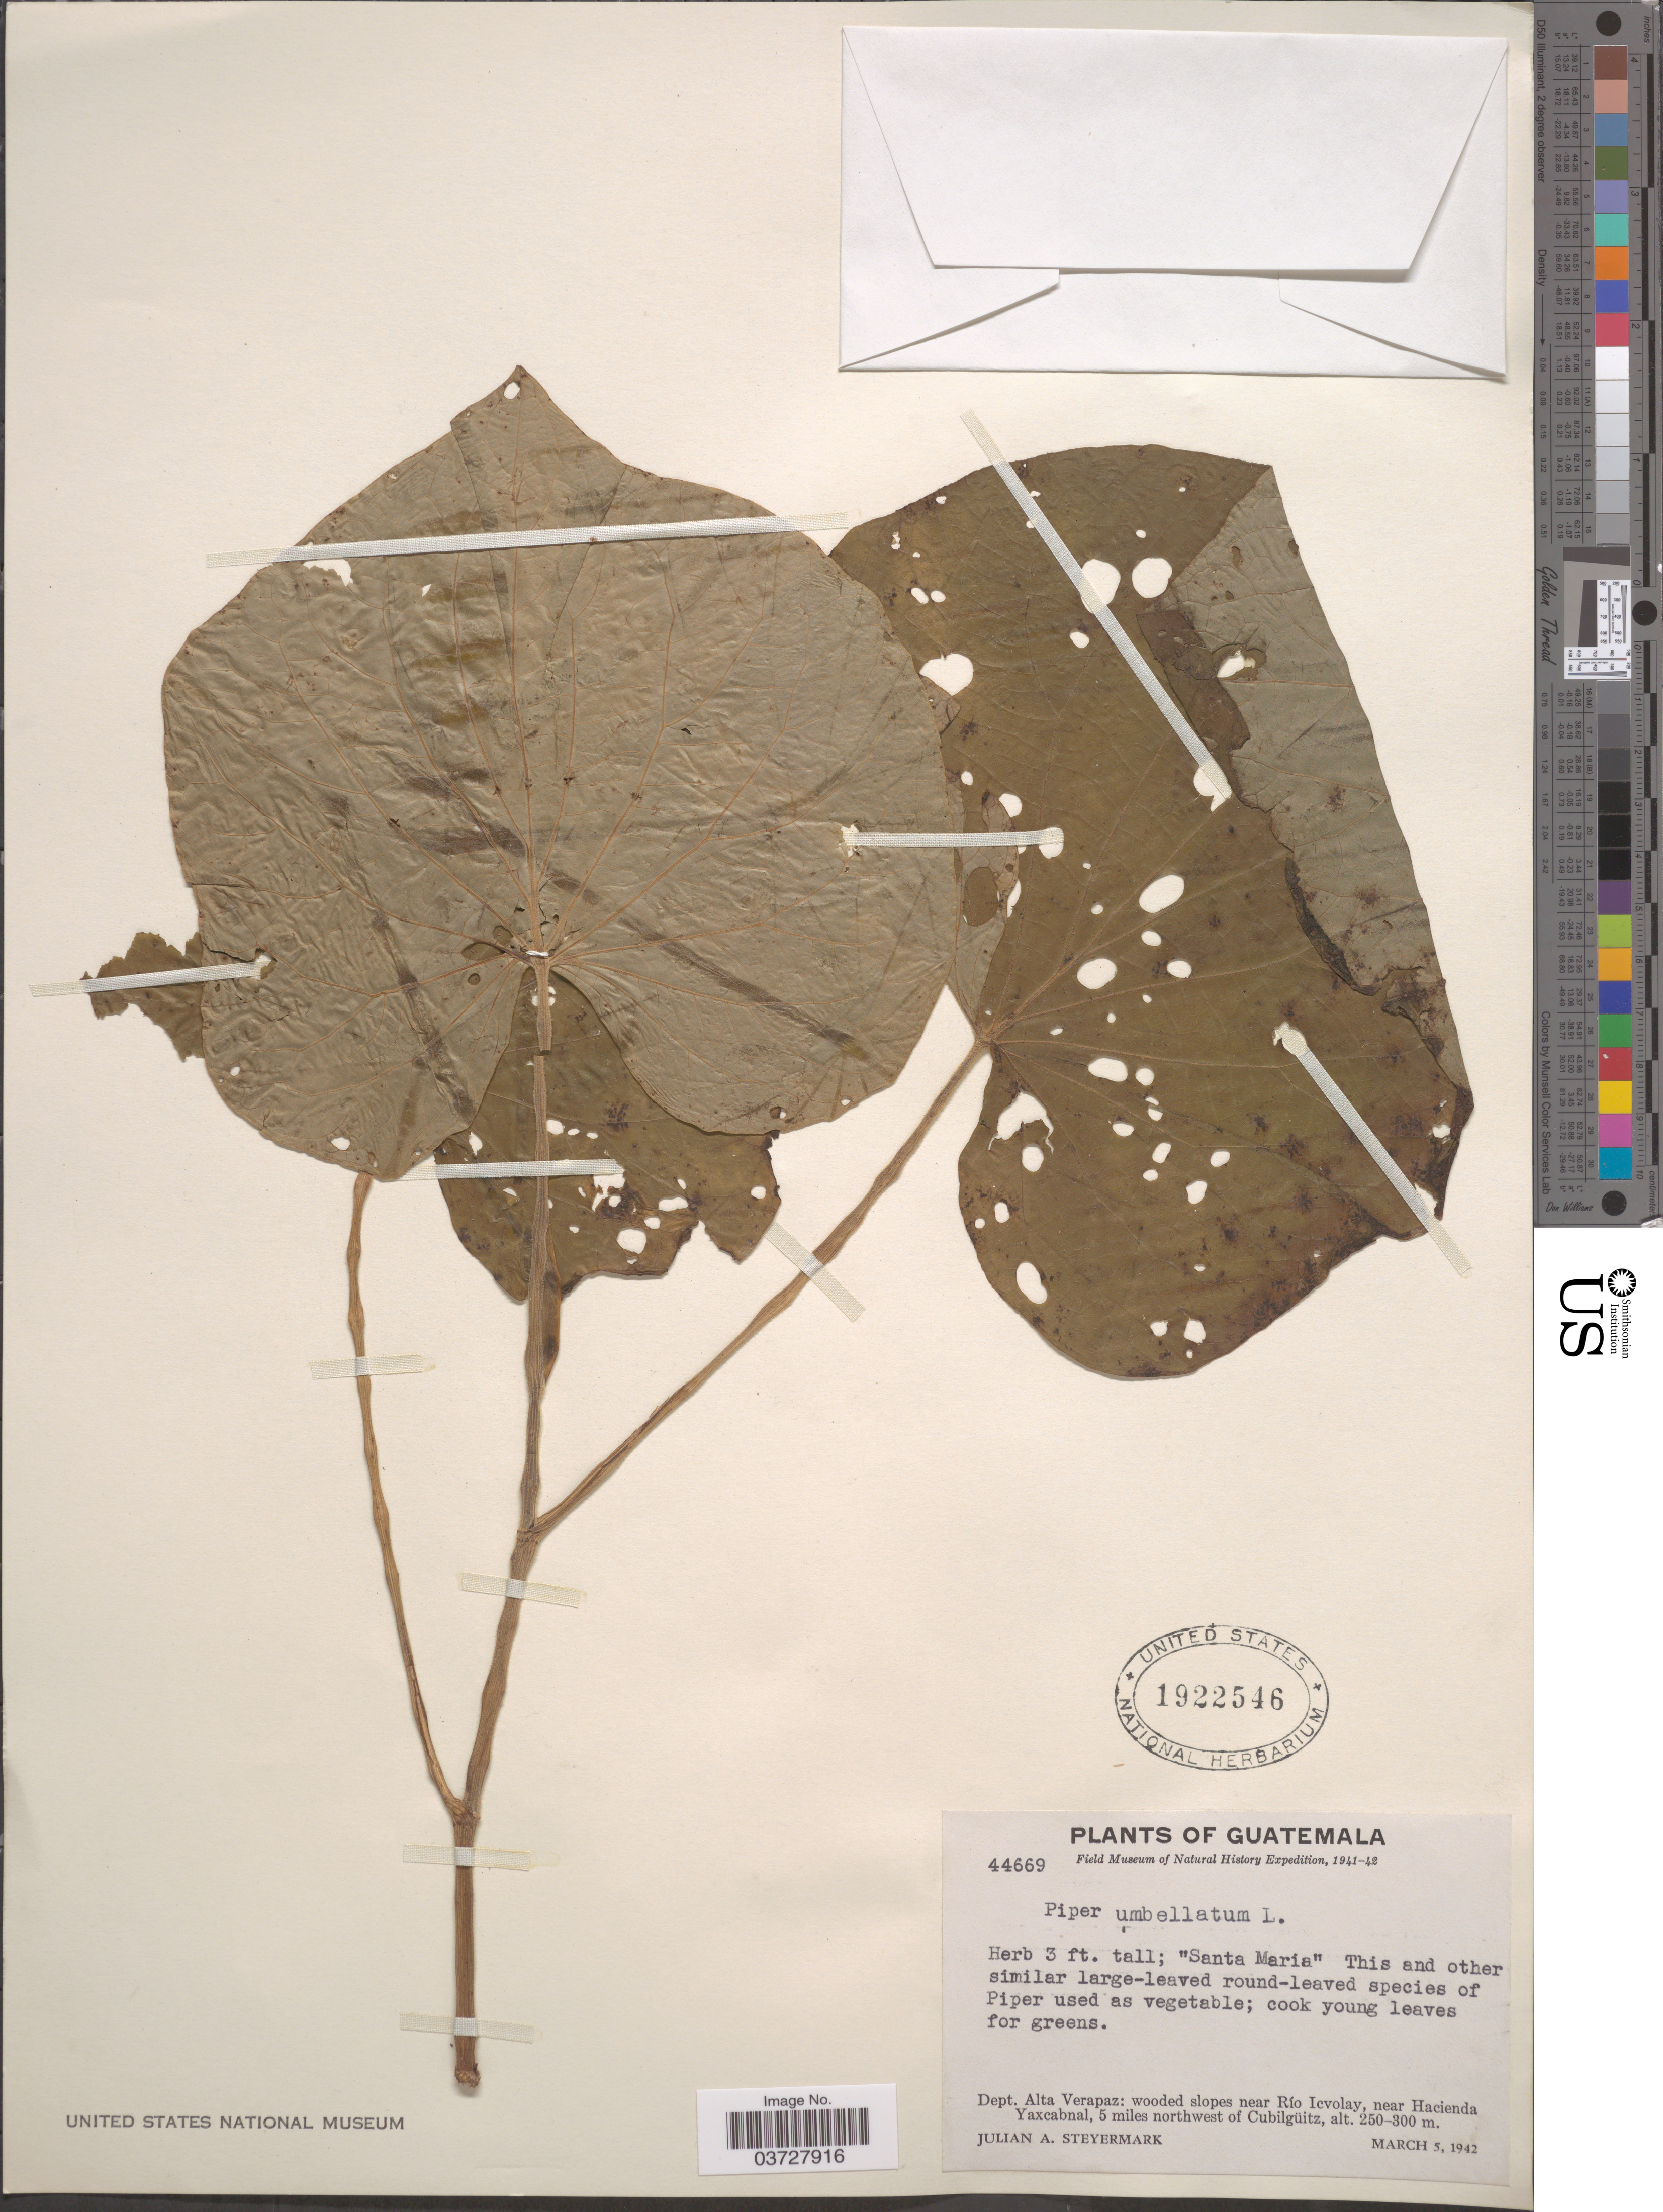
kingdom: Plantae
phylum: Tracheophyta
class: Magnoliopsida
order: Piperales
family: Piperaceae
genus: Piper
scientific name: Piper umbellatum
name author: L.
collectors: J. Steyermark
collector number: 44669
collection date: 1942-03-05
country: Guatemala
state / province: Alta Verapaz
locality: Dept. Alta Verapaz: wooded slopes near Río Icvolay, near Hacienda Yaxcabnal, 5 miles northwest of Cubilgüitz.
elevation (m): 250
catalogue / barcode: US 1922546